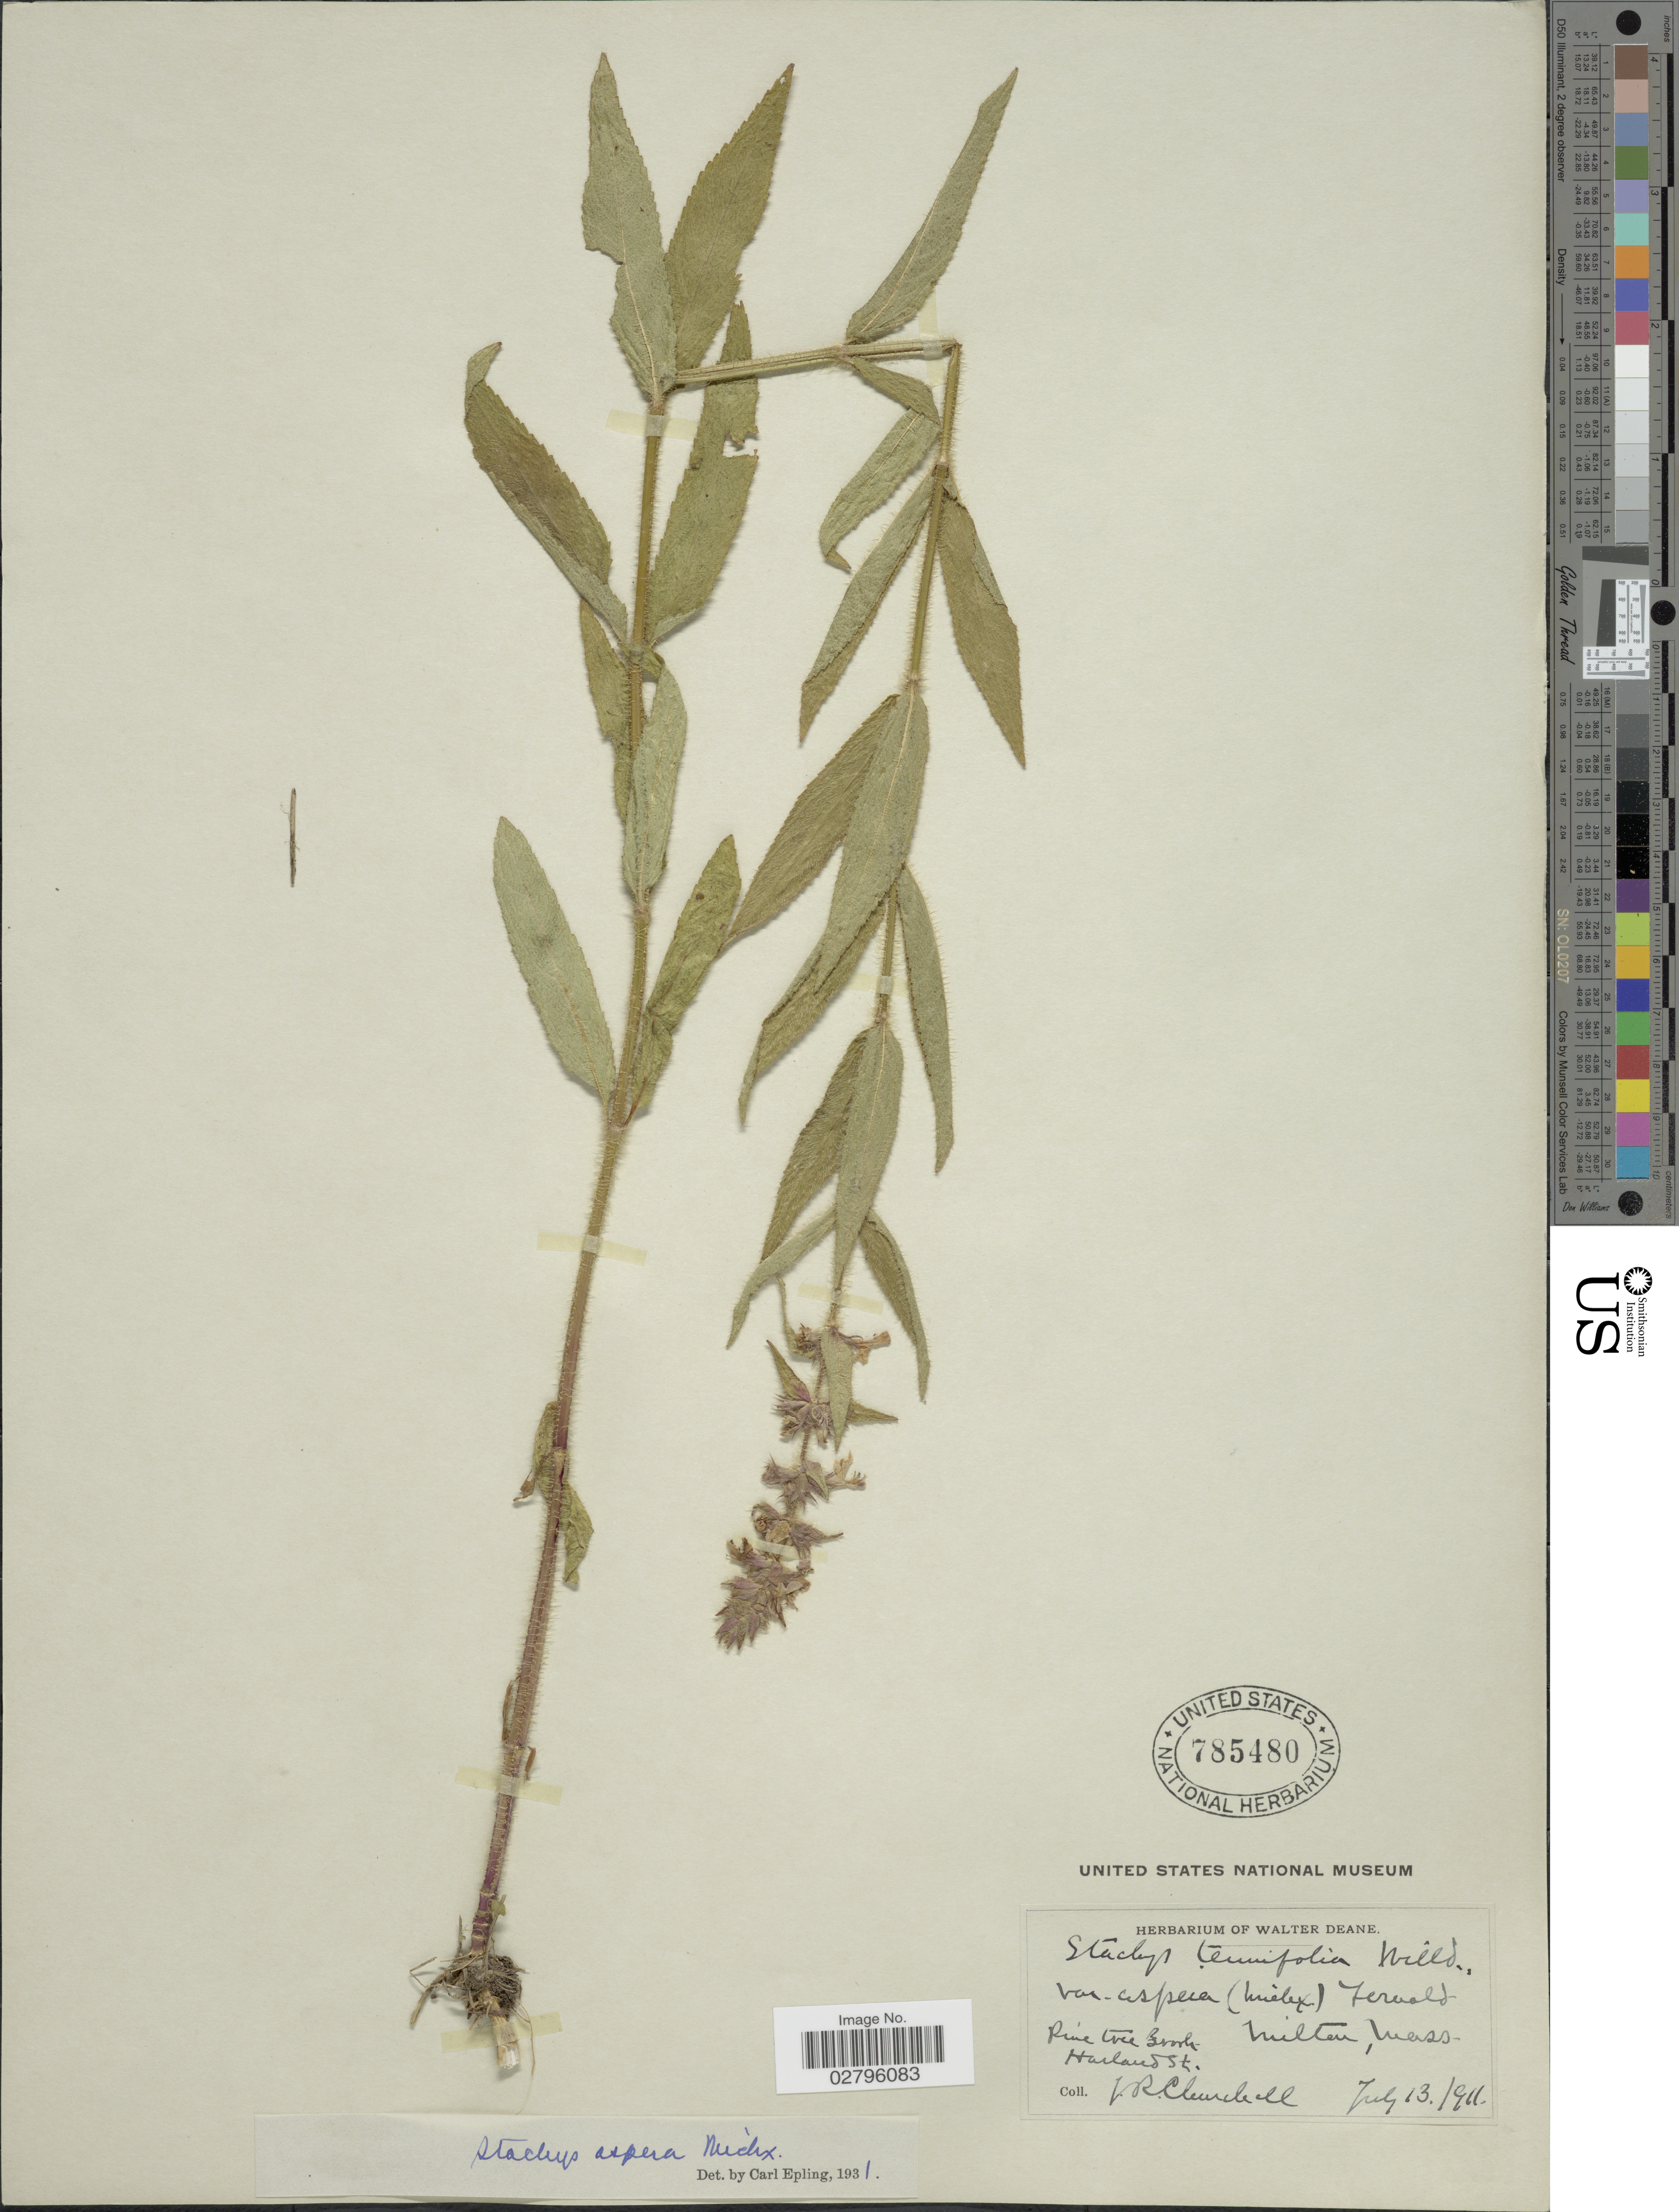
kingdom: Plantae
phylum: Tracheophyta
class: Magnoliopsida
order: Lamiales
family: Lamiaceae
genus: Stachys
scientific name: Stachys aspera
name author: Michx.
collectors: J. Churchill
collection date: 1911-07-13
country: United States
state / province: Massachusetts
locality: Pine tree Brook-Harland St., Milton.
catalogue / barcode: US 785480